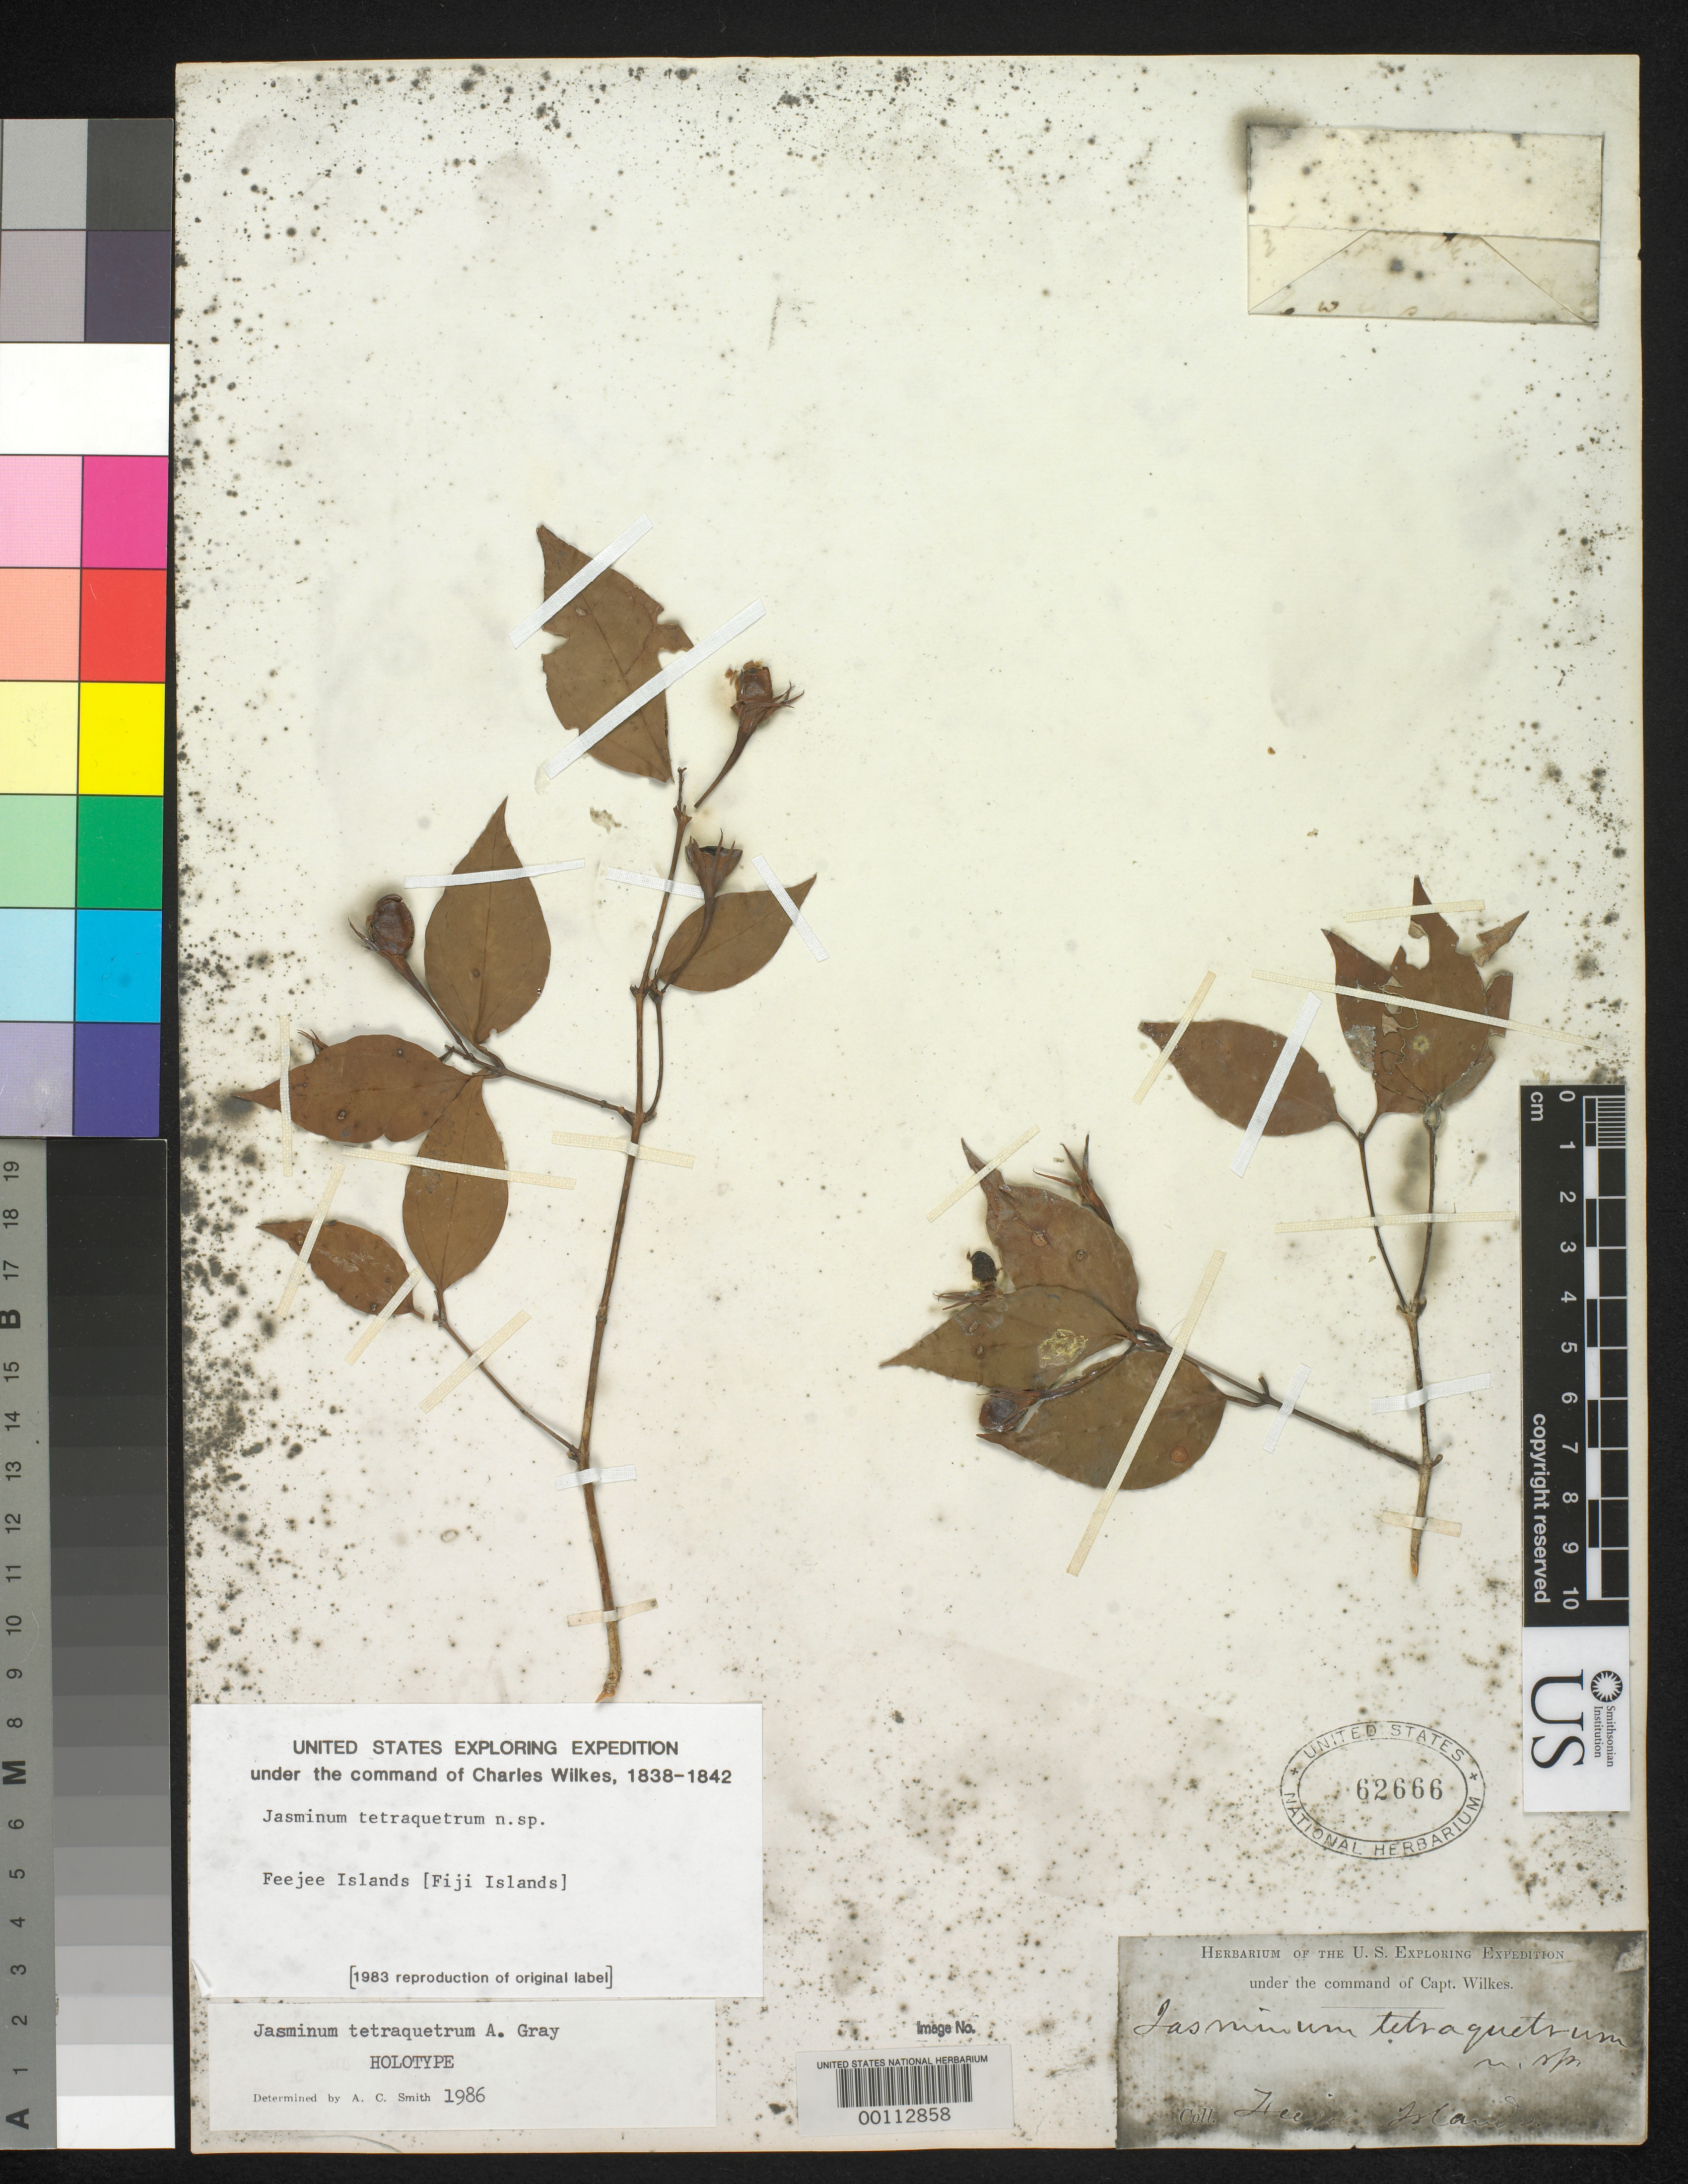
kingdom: Plantae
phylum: Tracheophyta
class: Magnoliopsida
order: Lamiales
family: Oleaceae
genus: Jasminum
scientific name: Jasminum tetraquetrum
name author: A. Gray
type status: Holotype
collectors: Wilkes Explor. Exped.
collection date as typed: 1838 to -- --- 1842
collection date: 1838/1842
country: Fiji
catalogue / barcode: US 62666